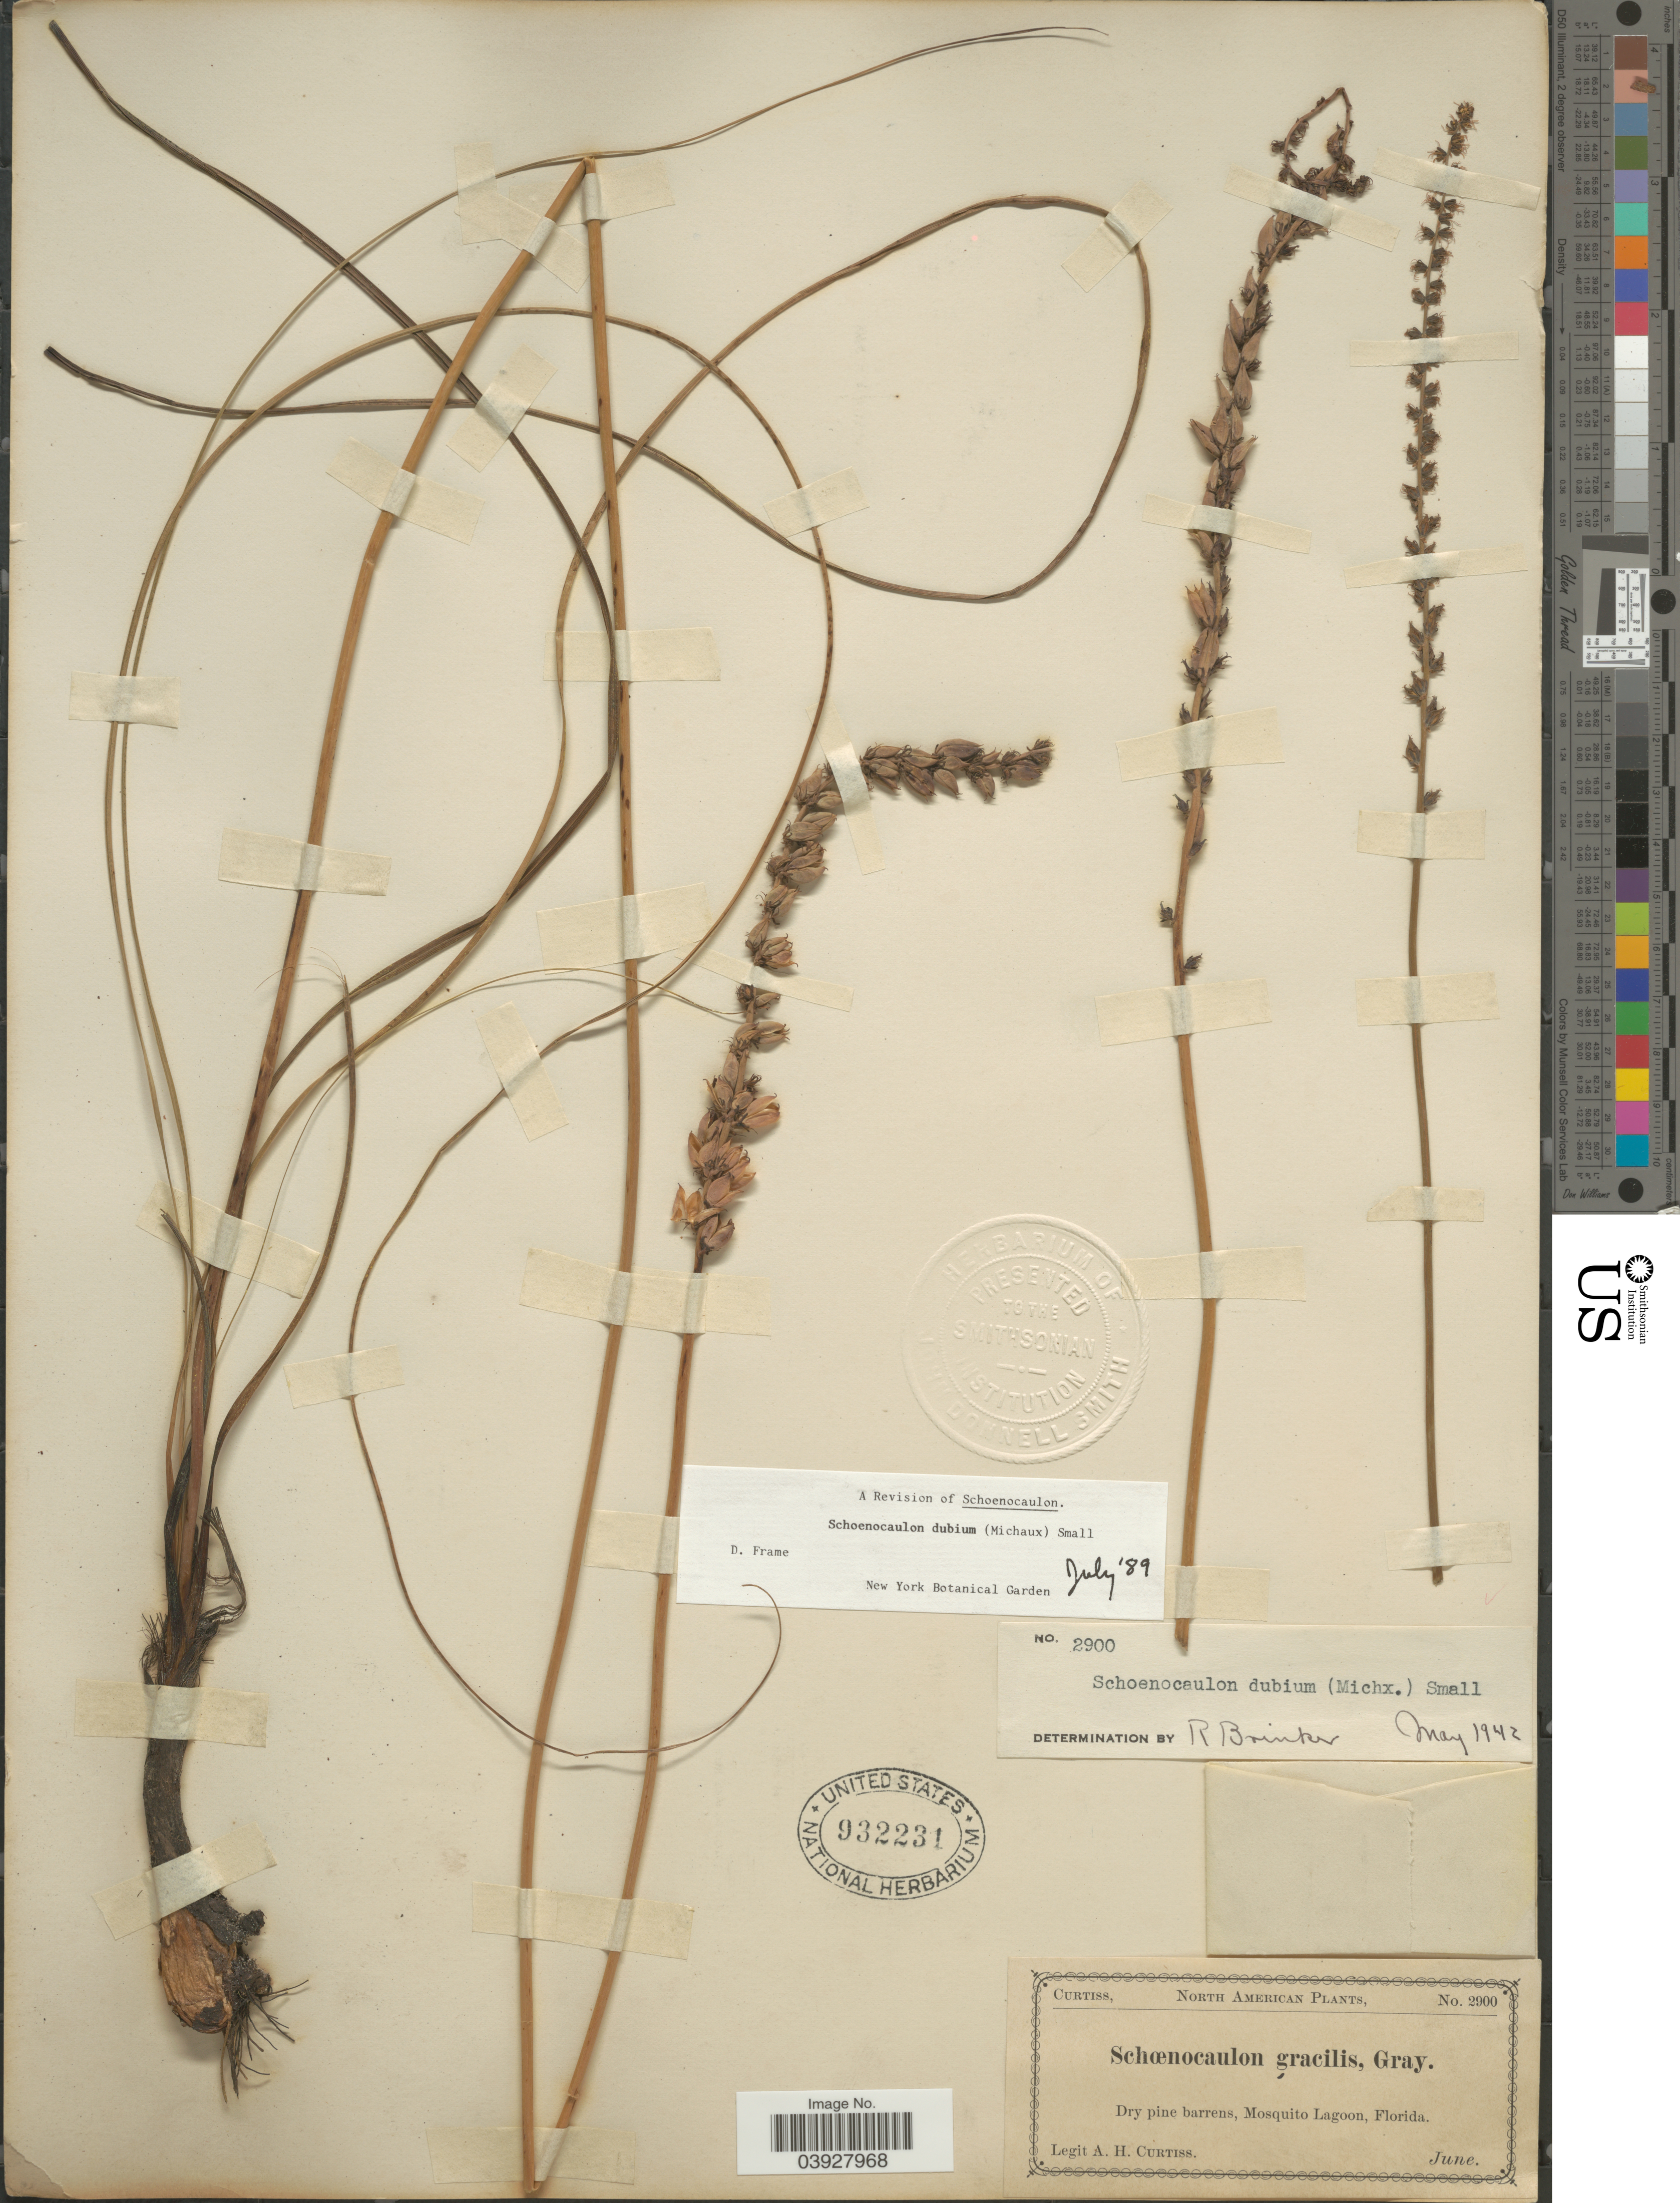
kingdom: Plantae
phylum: Tracheophyta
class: Liliopsida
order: Liliales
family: Melanthiaceae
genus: Schoenocaulon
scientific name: Schoenocaulon dubium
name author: (Michx.) Small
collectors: A. H. Curtiss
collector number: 2900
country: United States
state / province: Florida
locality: Mosquito Lagoon.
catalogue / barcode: US 932231